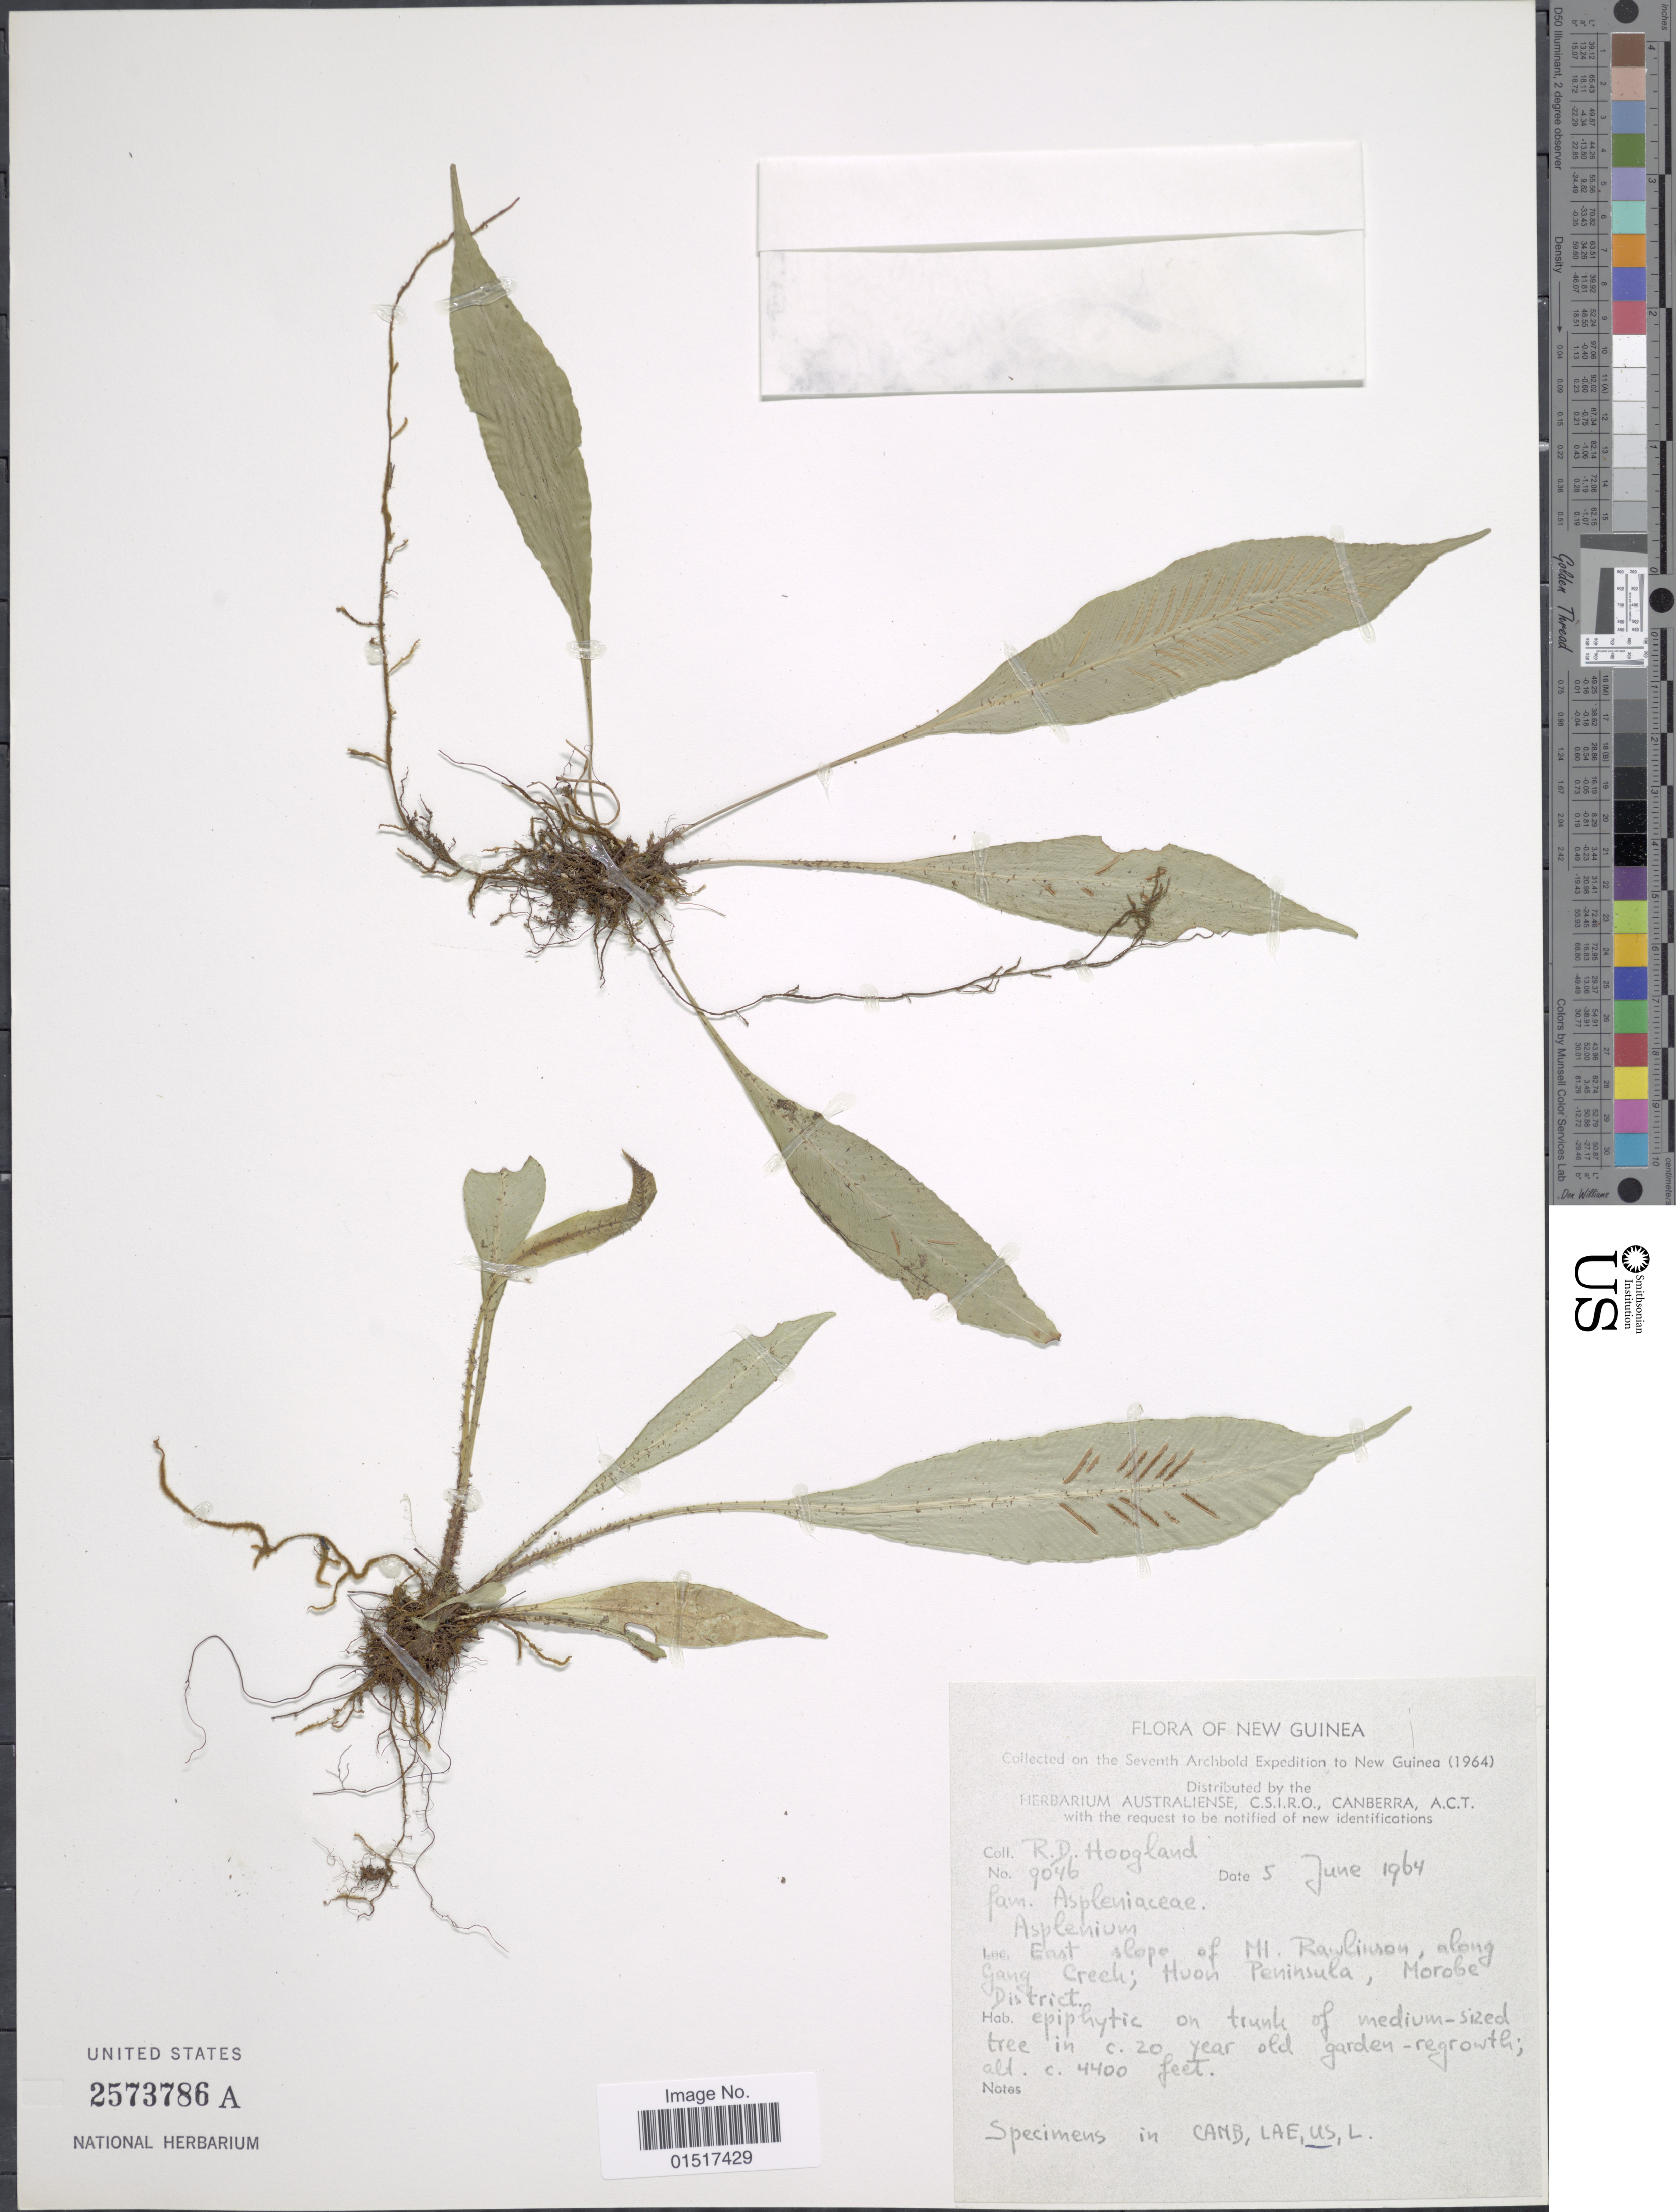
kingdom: Plantae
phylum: Tracheophyta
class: Polypodiopsida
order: Polypodiales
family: Aspleniaceae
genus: Asplenium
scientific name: Asplenium sp.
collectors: R. D. Hoogland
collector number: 9046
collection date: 1964-06-05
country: Papua New Guinea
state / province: Morobe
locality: New Guinea. East slope of Mt. Rawlinson, along Gang Creek; Huon Peninsula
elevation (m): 1341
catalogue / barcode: US 2573786A